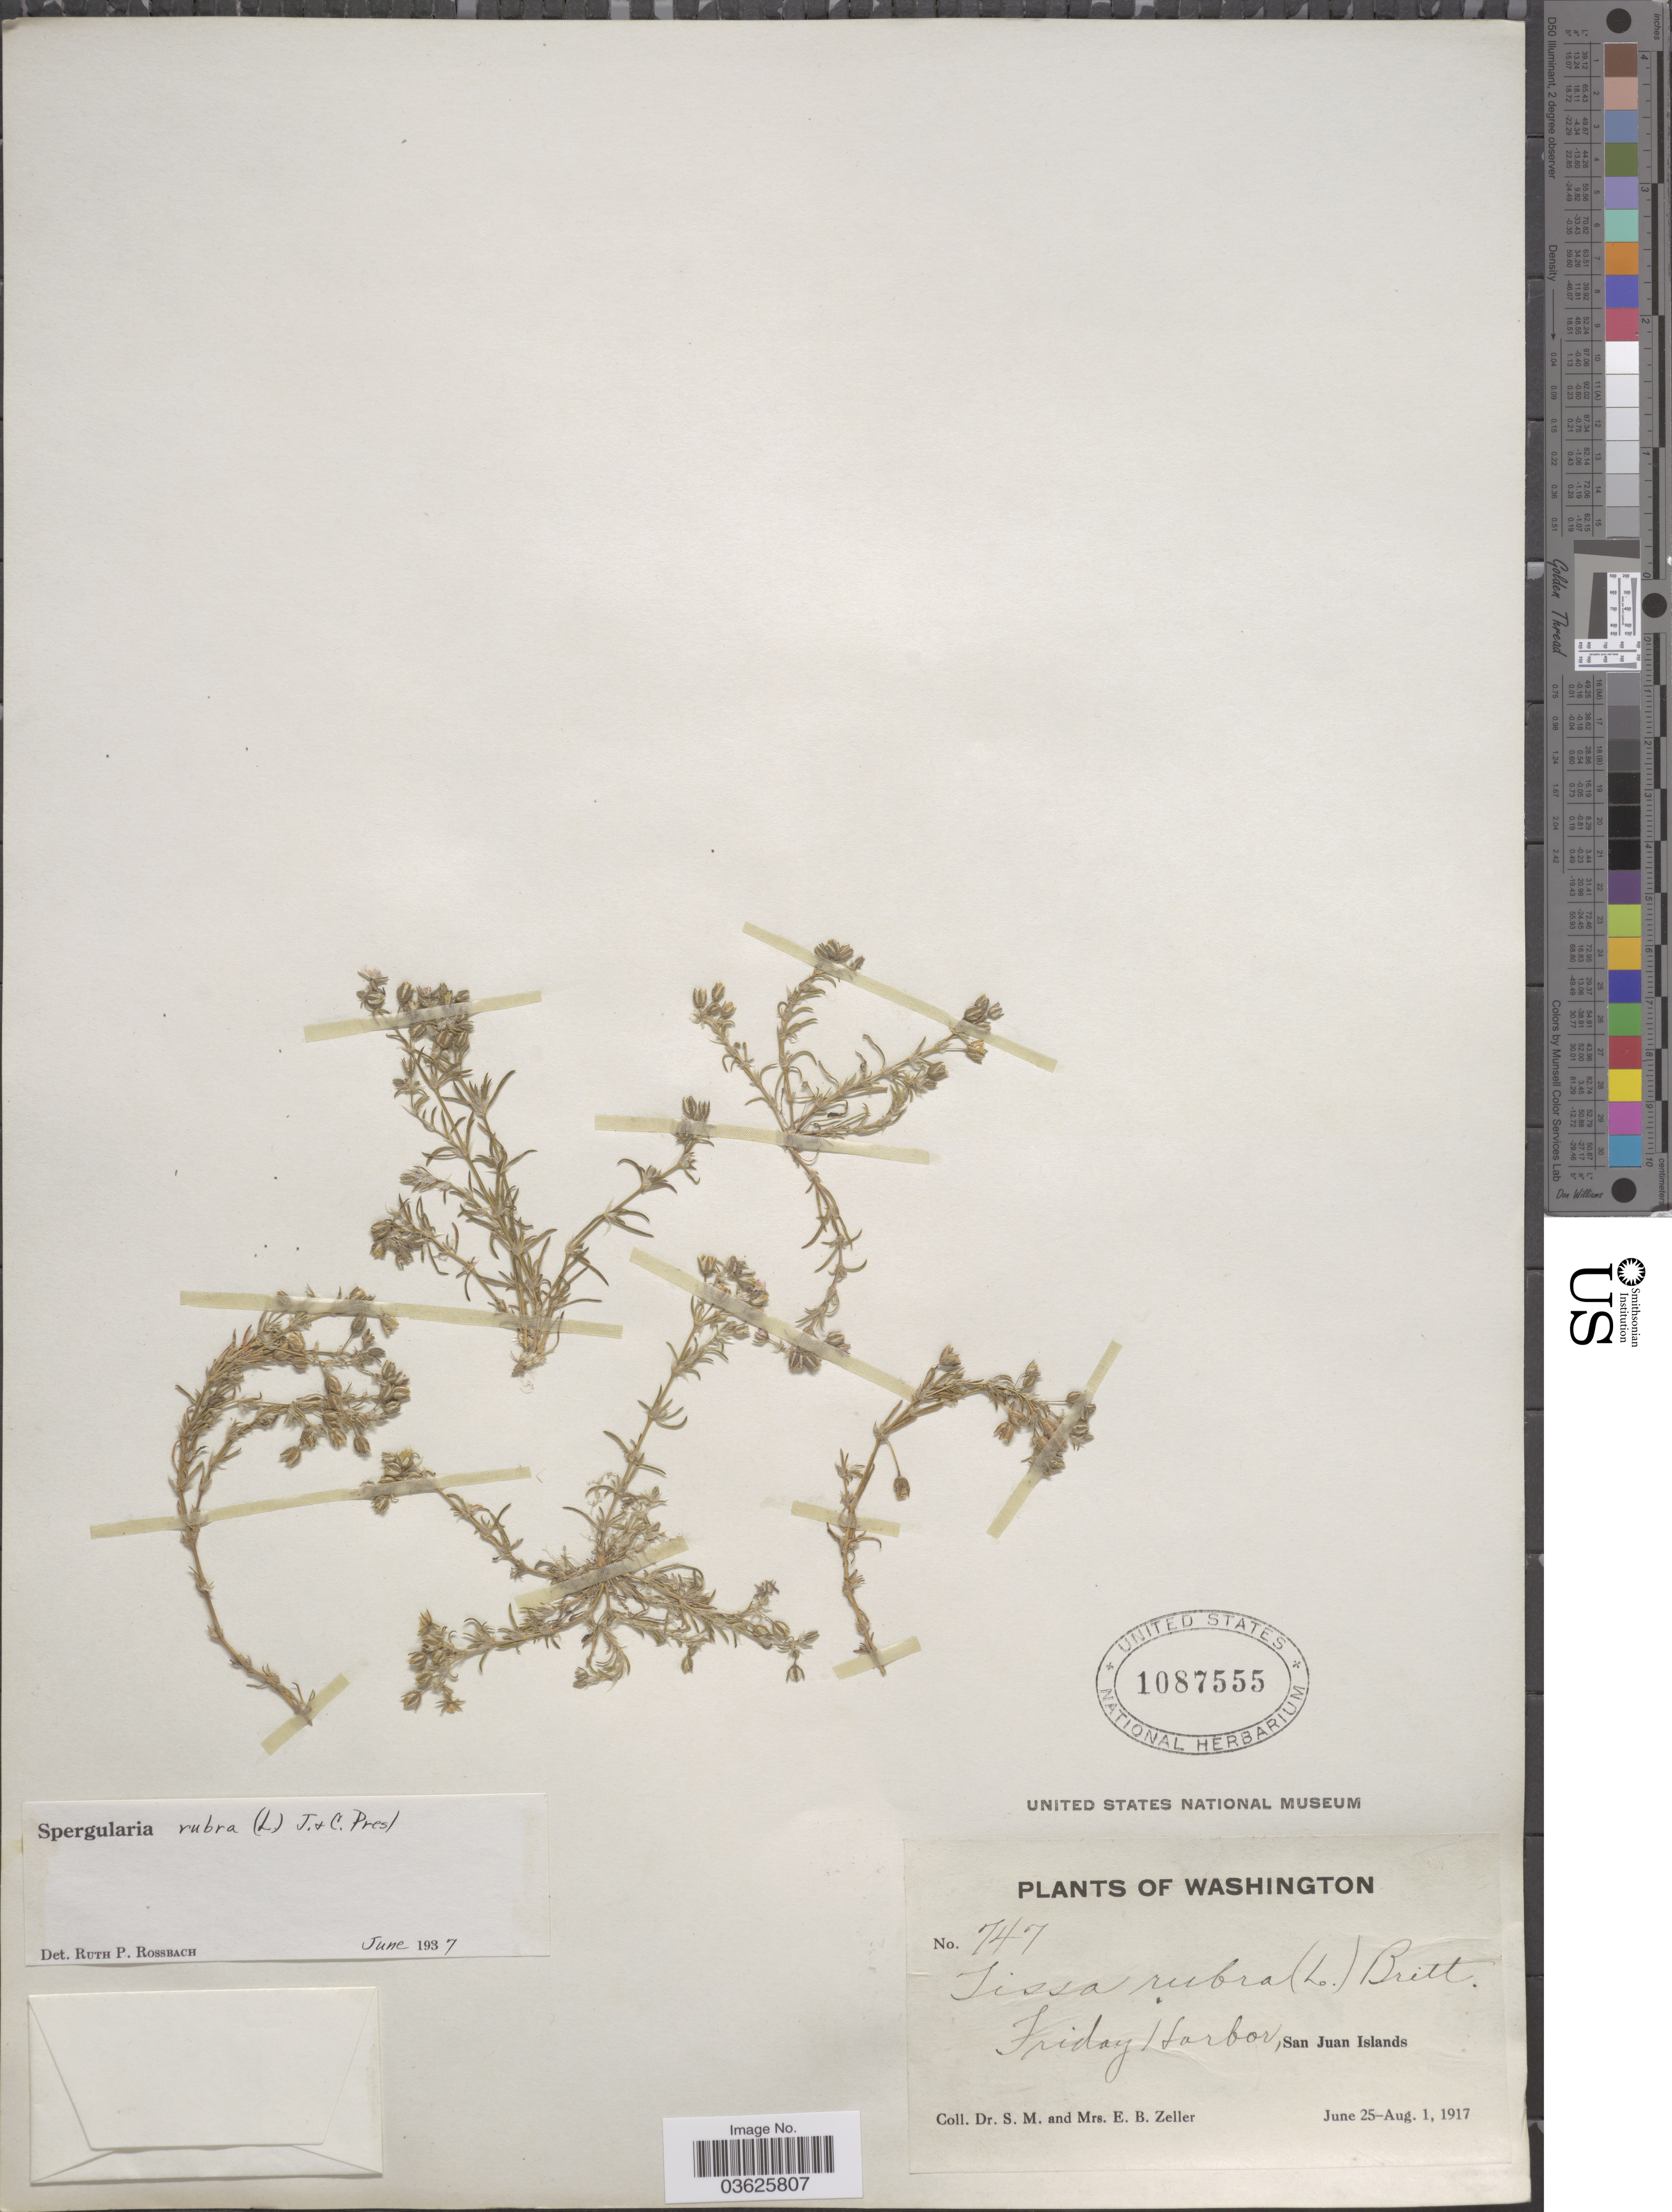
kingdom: Plantae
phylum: Tracheophyta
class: Magnoliopsida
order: Caryophyllales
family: Caryophyllaceae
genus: Spergularia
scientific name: Spergularia rubra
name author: (L.) J. Presl & C. Presl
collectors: S. Zeller & E. Zeller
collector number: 747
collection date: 1917-06-25/1917-08-01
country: United States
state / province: Washington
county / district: San Juan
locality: Friday Harbor, San Juan Islands.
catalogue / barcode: US 1087555